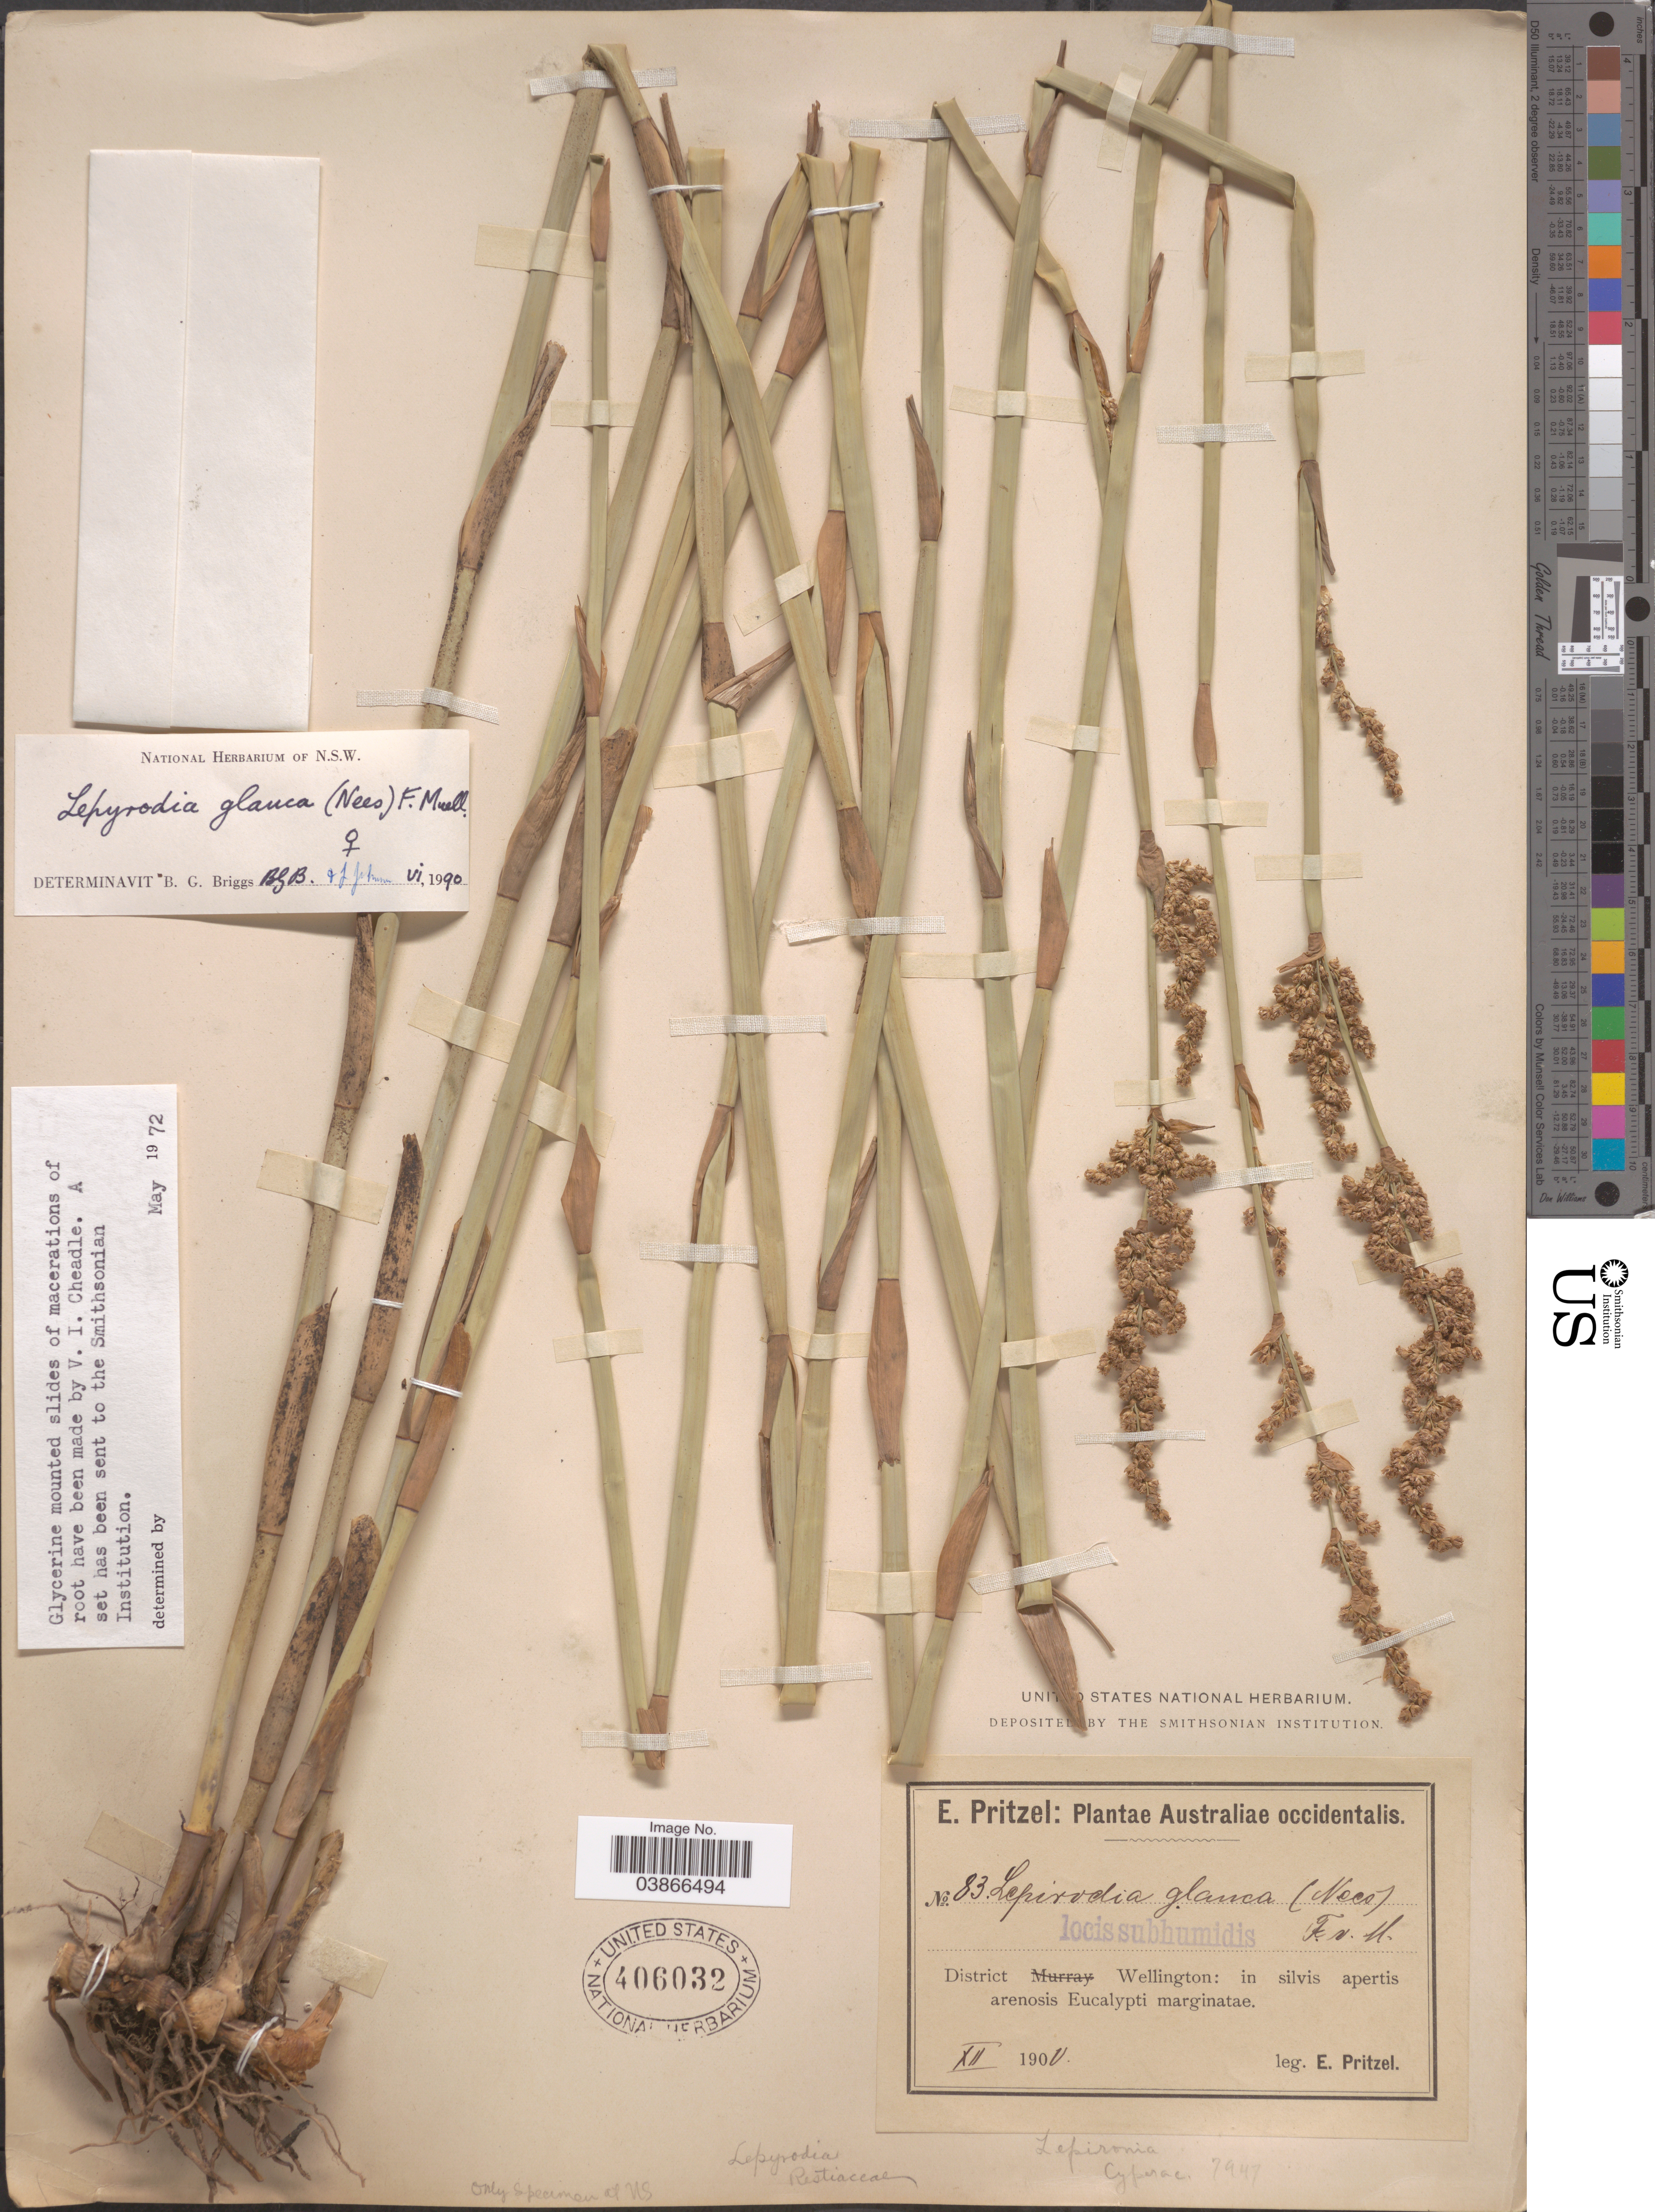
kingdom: Plantae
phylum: Tracheophyta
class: Liliopsida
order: Poales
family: Restionaceae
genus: Lepyrodia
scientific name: Lepyrodia glauca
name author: (Nees) F. Muell.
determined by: Briggs, Barbara G.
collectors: E. G. Pritzel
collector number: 83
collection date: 1900-12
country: Australia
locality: Australiae occidentalis. District Wellington: in silvis apertis arenosis Eucalypti marginatae.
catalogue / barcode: US 406032